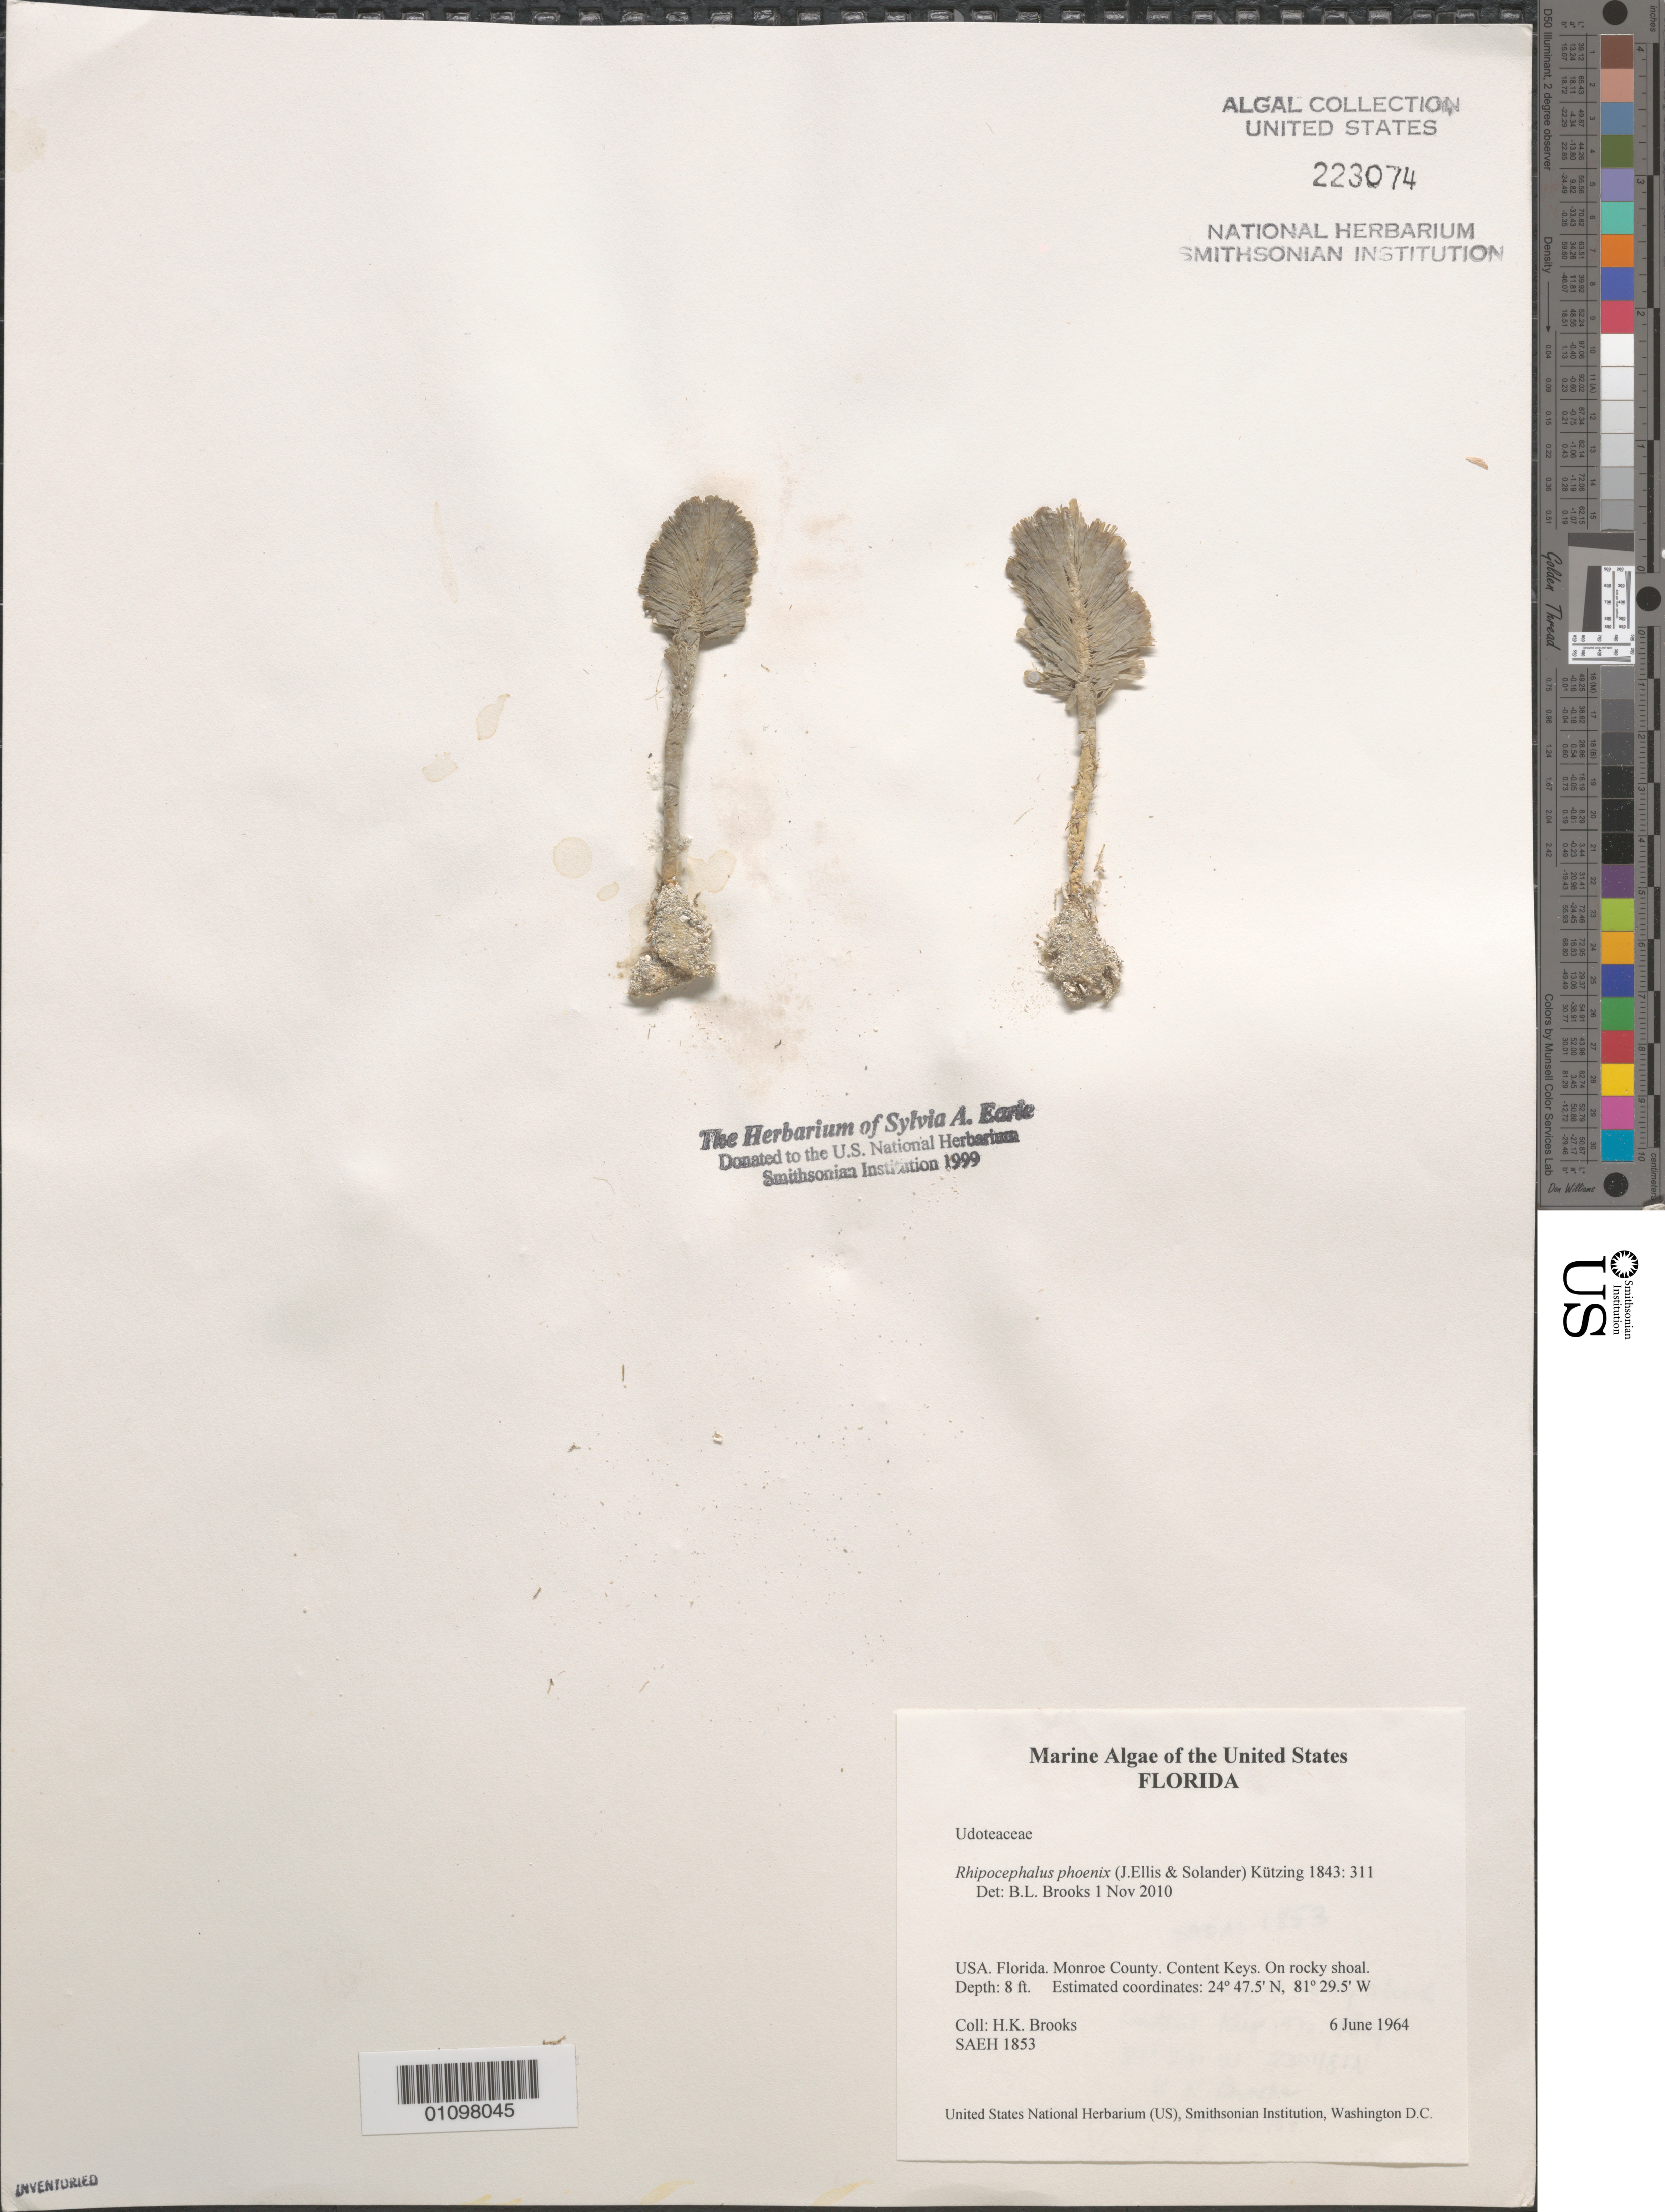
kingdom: Plantae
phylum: Chlorophyta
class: Ulvophyceae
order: Bryopsidales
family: Udoteaceae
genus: Rhipocephalus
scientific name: Rhipocephalus phoenix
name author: (J. Ellis & Sol.) Kütz.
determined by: Brooks, B. L., (BOT), Smithsonian Institution - National Museum of Natural History (UNITED STATES)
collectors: H. Brooks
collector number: SAEH 1853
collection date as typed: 06 Jun 1964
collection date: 1964-06-06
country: United States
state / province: Florida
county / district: Monroe County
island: Content Keys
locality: On rocky shoal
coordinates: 24 47.5' N, 81 29.5' W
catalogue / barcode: US 223074